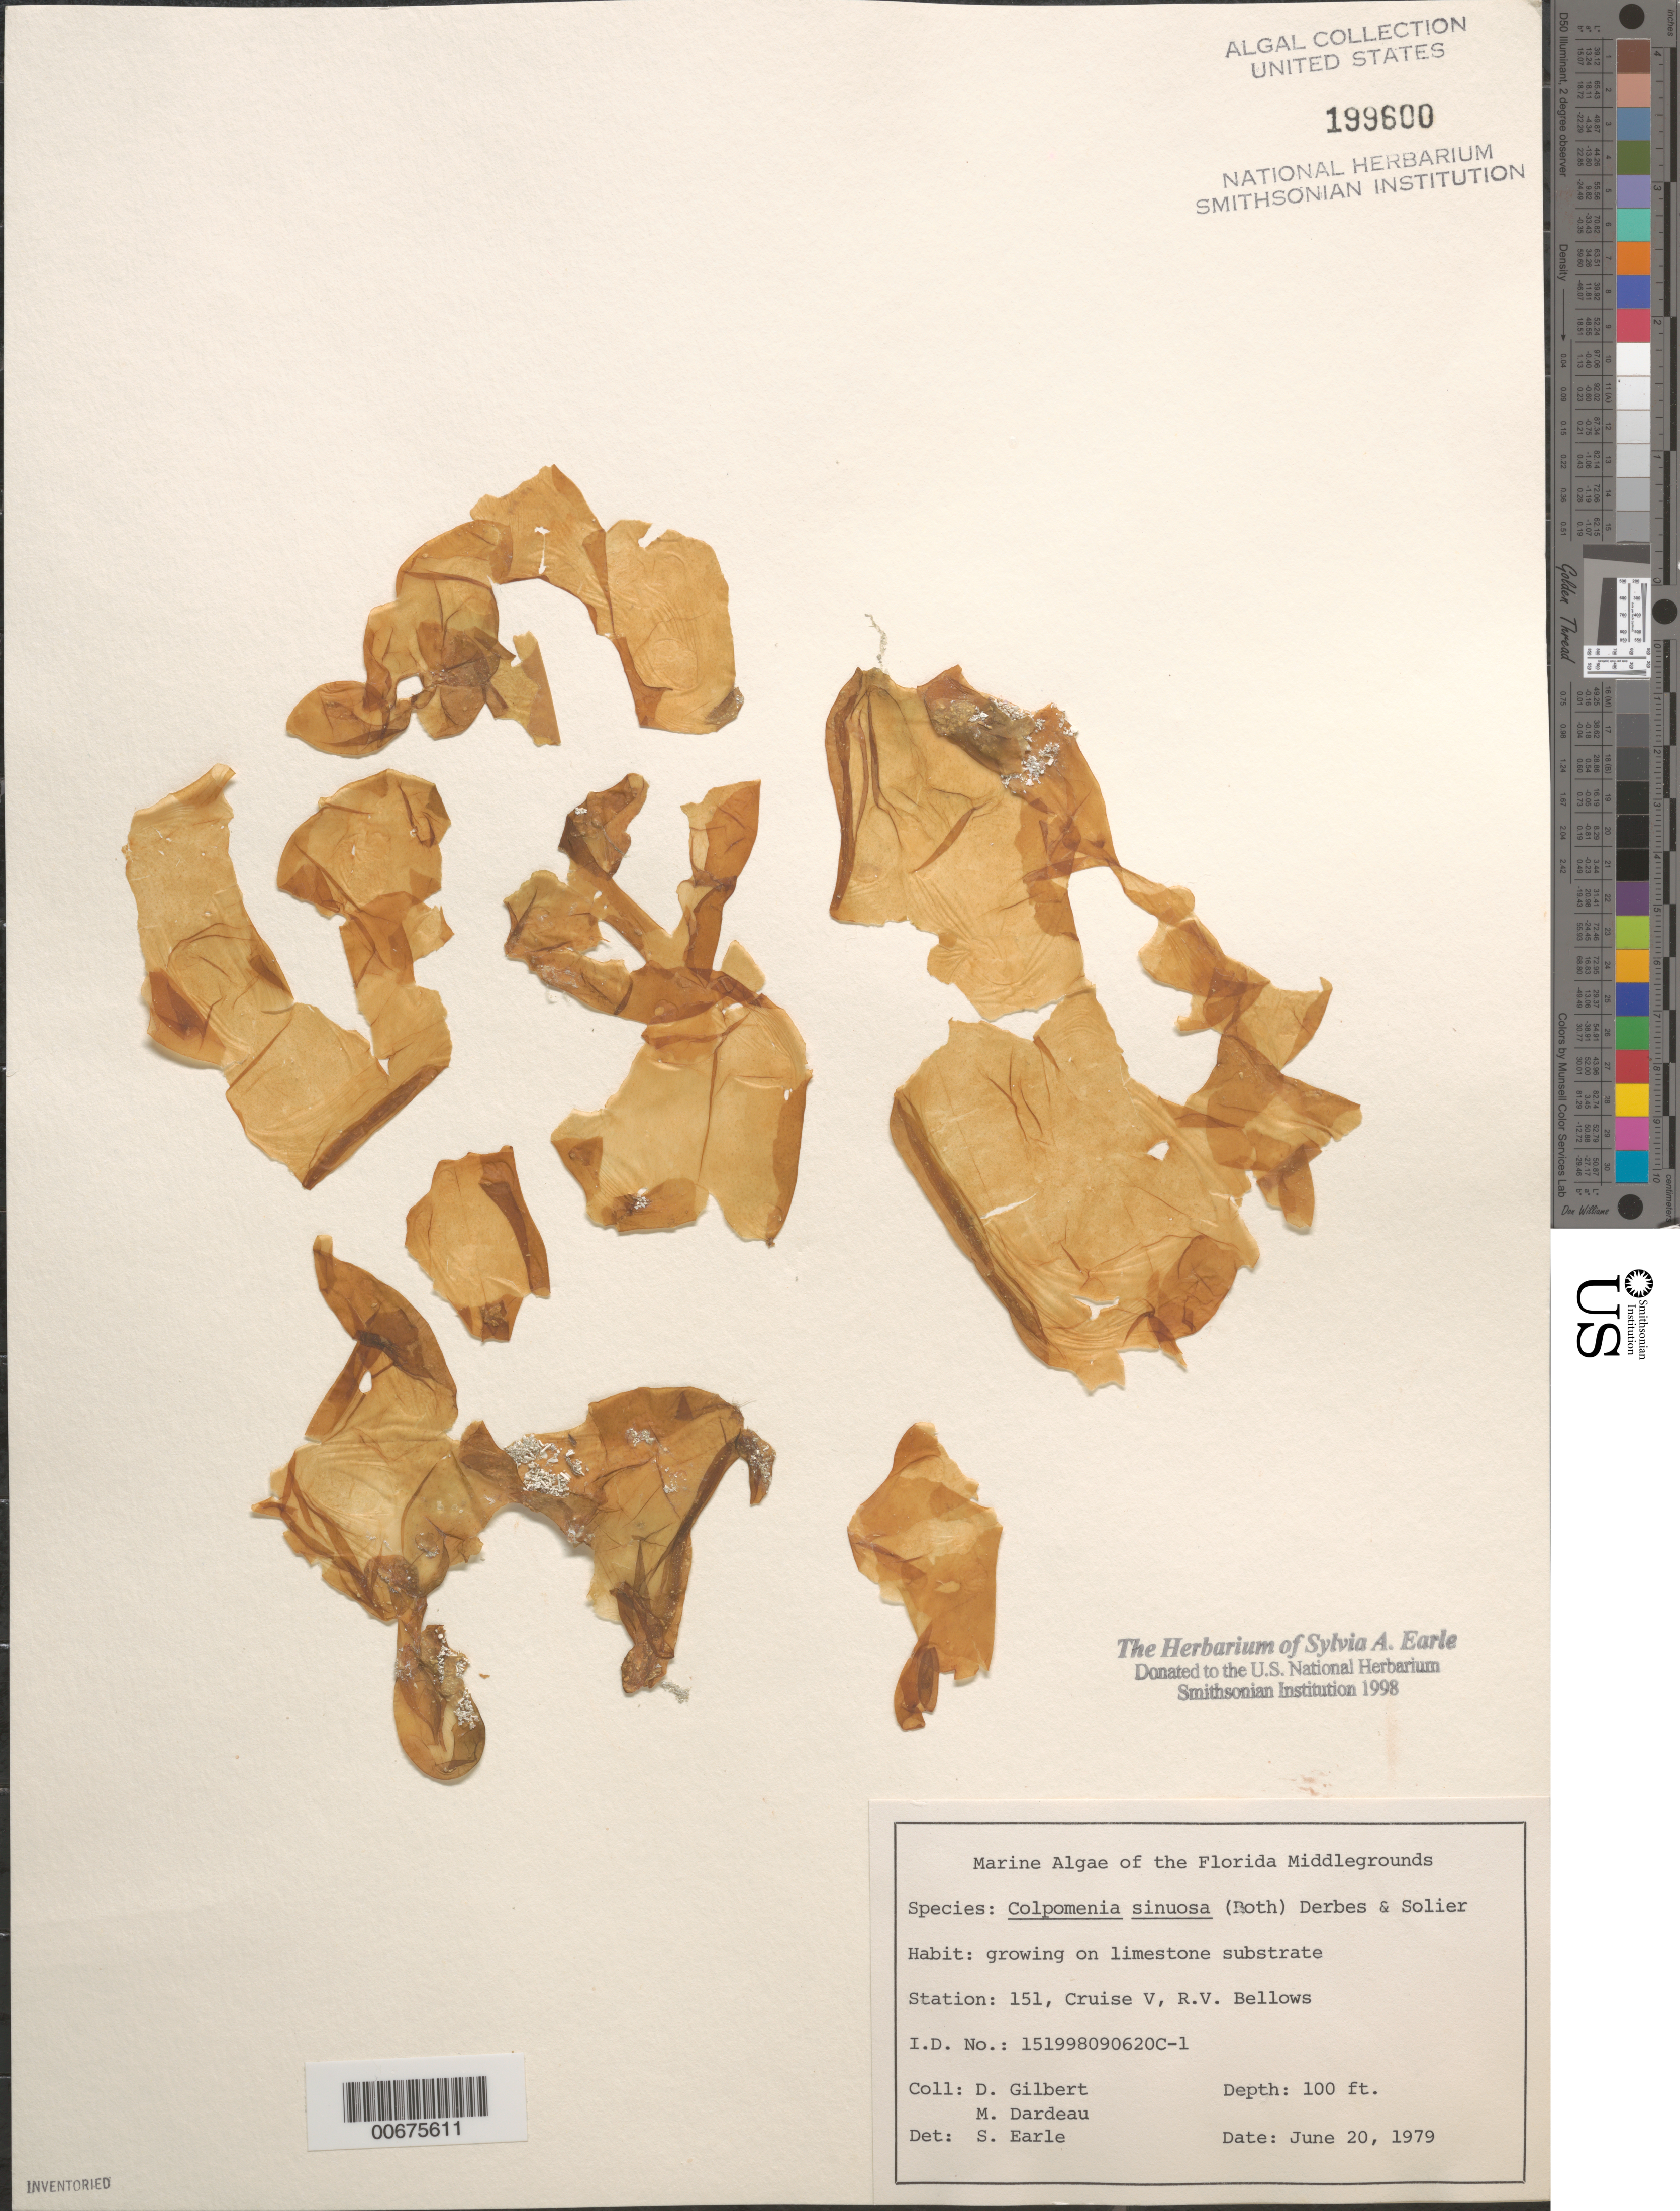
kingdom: Chromista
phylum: Ochrophyta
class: Phaeophyceae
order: Scytosiphonales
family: Scytosiphonaceae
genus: Colpomenia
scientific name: Colpomenia sinuosa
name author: (K. Mert. ex Roth) Derbes & Solier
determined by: Earle, S. A.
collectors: D. Gilbert & M. Dardeau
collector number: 151998090620c-1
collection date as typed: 20 Jun 1979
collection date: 1979-06-20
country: United States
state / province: Florida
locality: Florida Middle Grounds, Gulf of Mexico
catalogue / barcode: US 199600